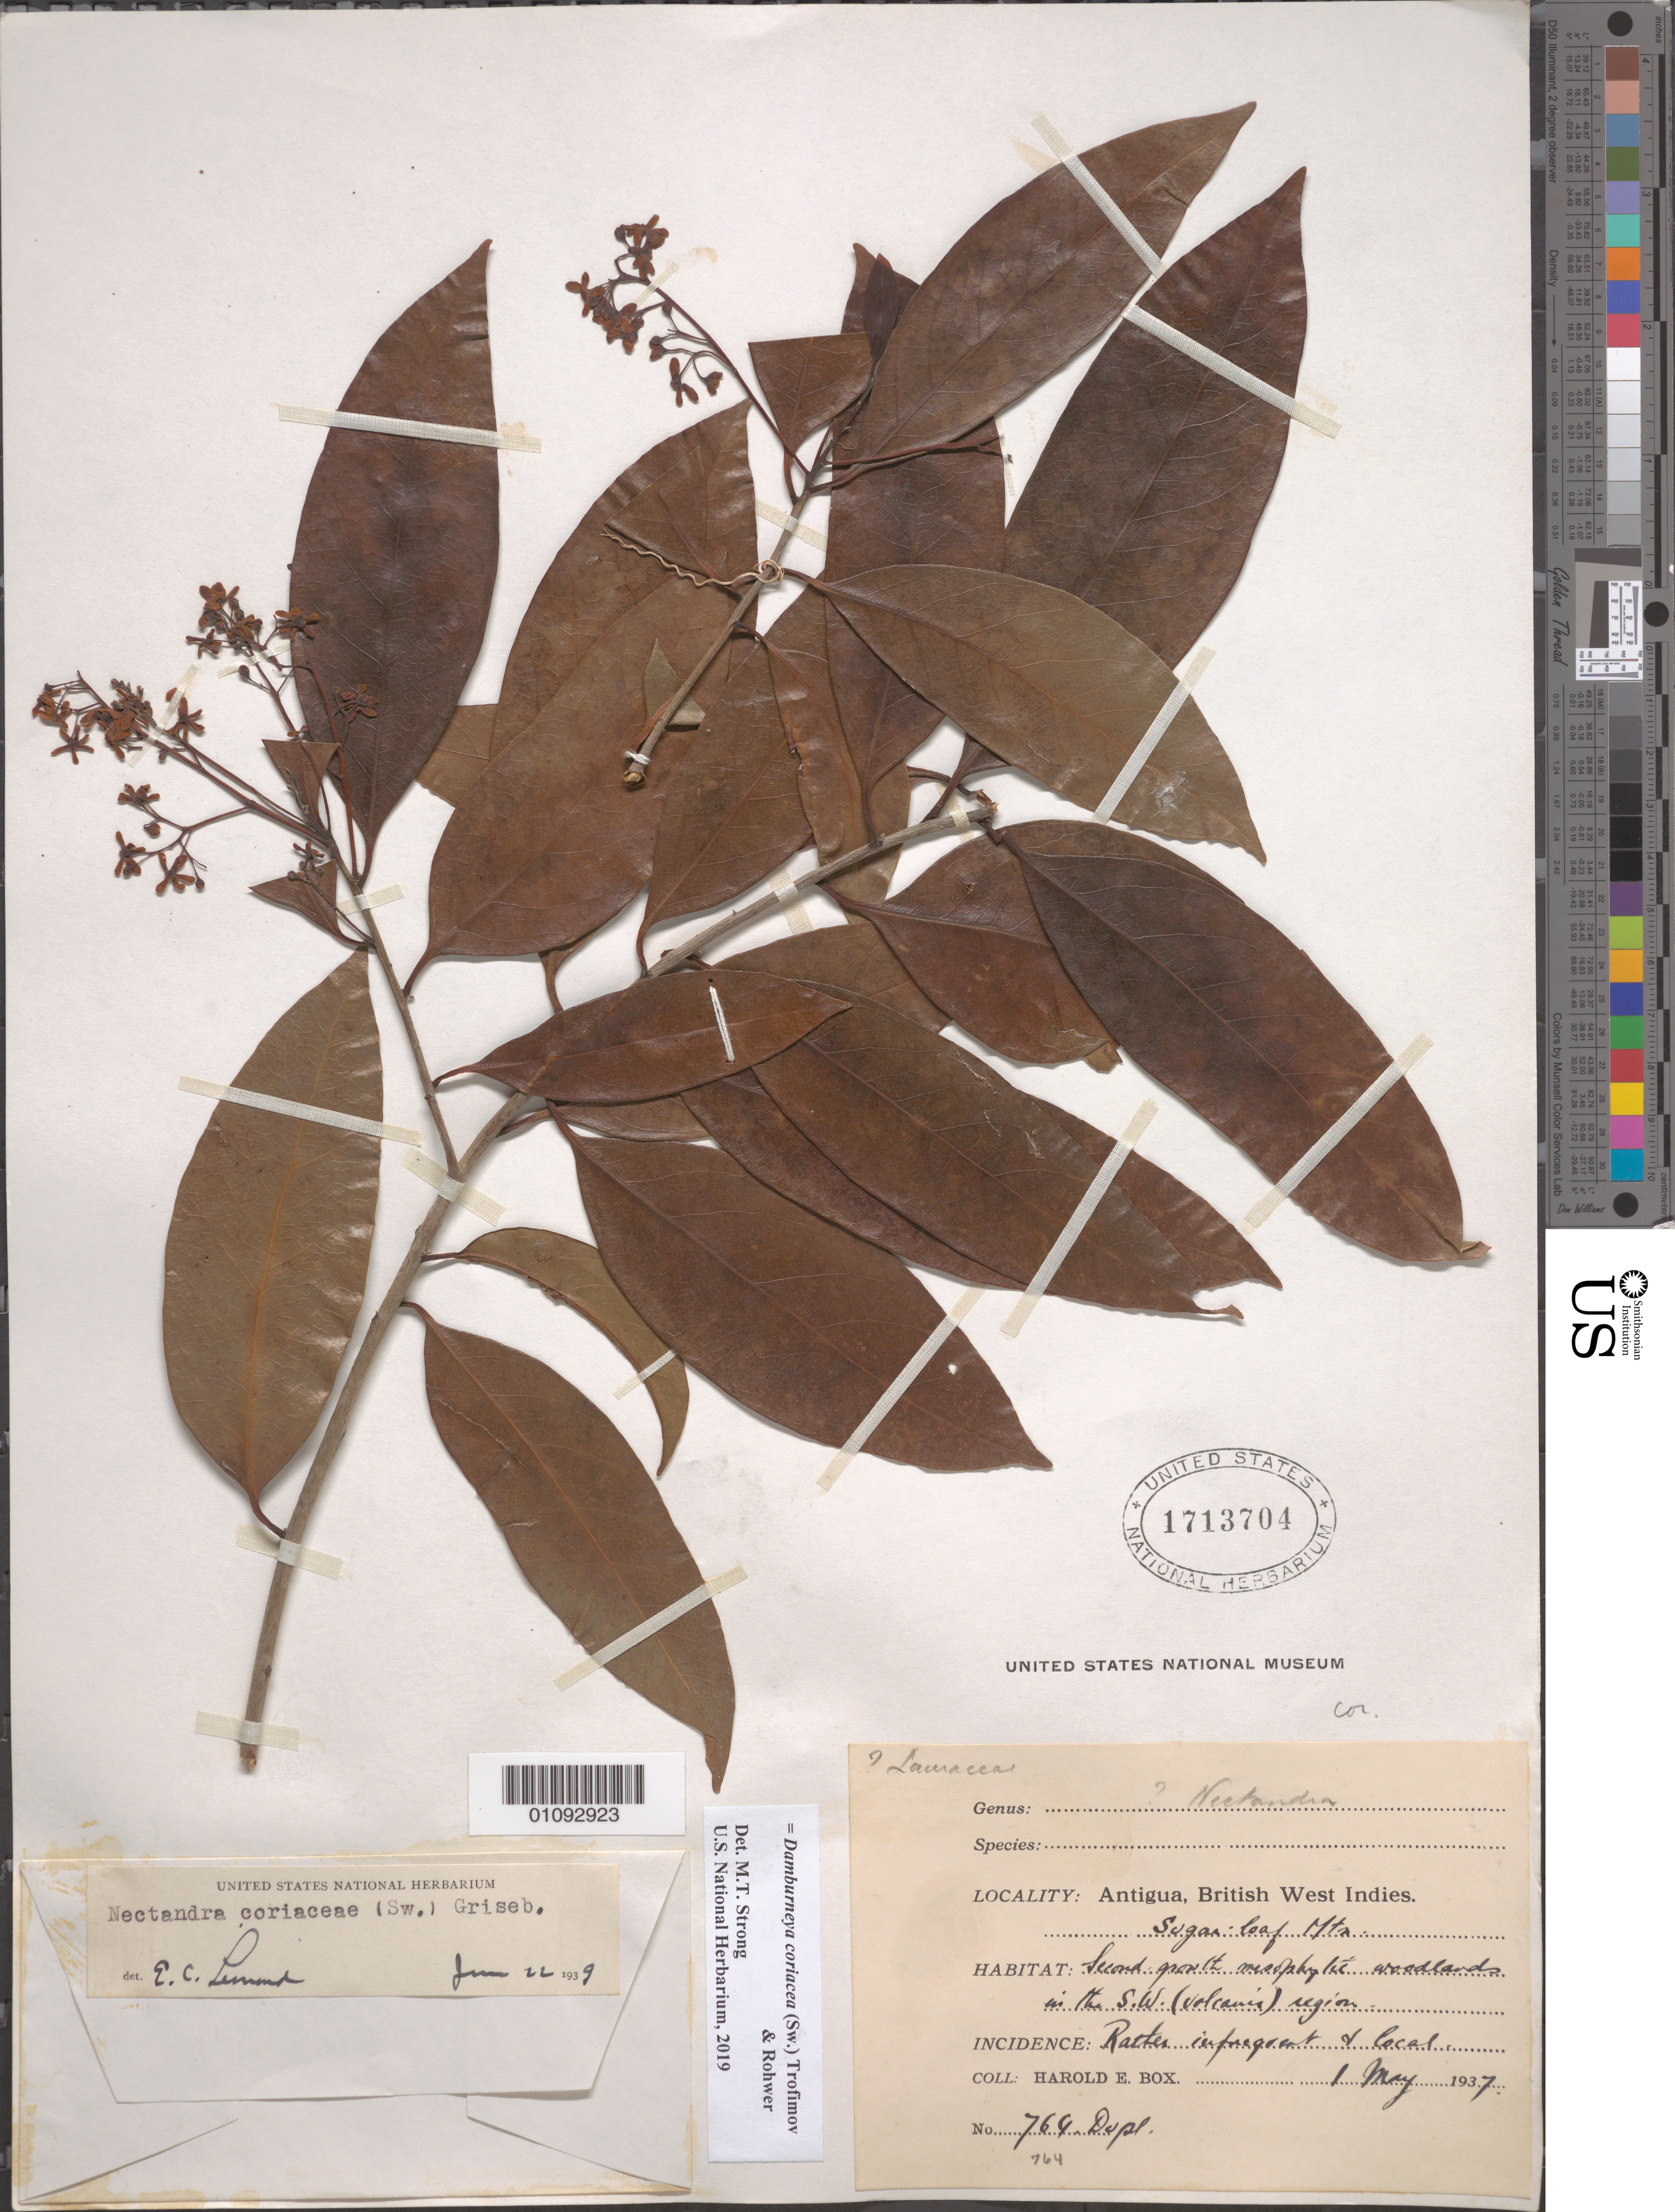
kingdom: Plantae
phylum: Tracheophyta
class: Magnoliopsida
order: Laurales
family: Lauraceae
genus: Damburneya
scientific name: Damburneya coriacea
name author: (Sw.) Trofimov & Rohwer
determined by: Strong, M. T., (US), Smithsonian Institution - National Museum of Natural History (UNITED STATES)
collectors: H. E. Box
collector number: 764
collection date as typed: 01 May 1937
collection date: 1937-05-01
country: Antigua and Barbuda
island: Leeward Is.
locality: Sugar Loaf Mtn.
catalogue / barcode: US 1713704